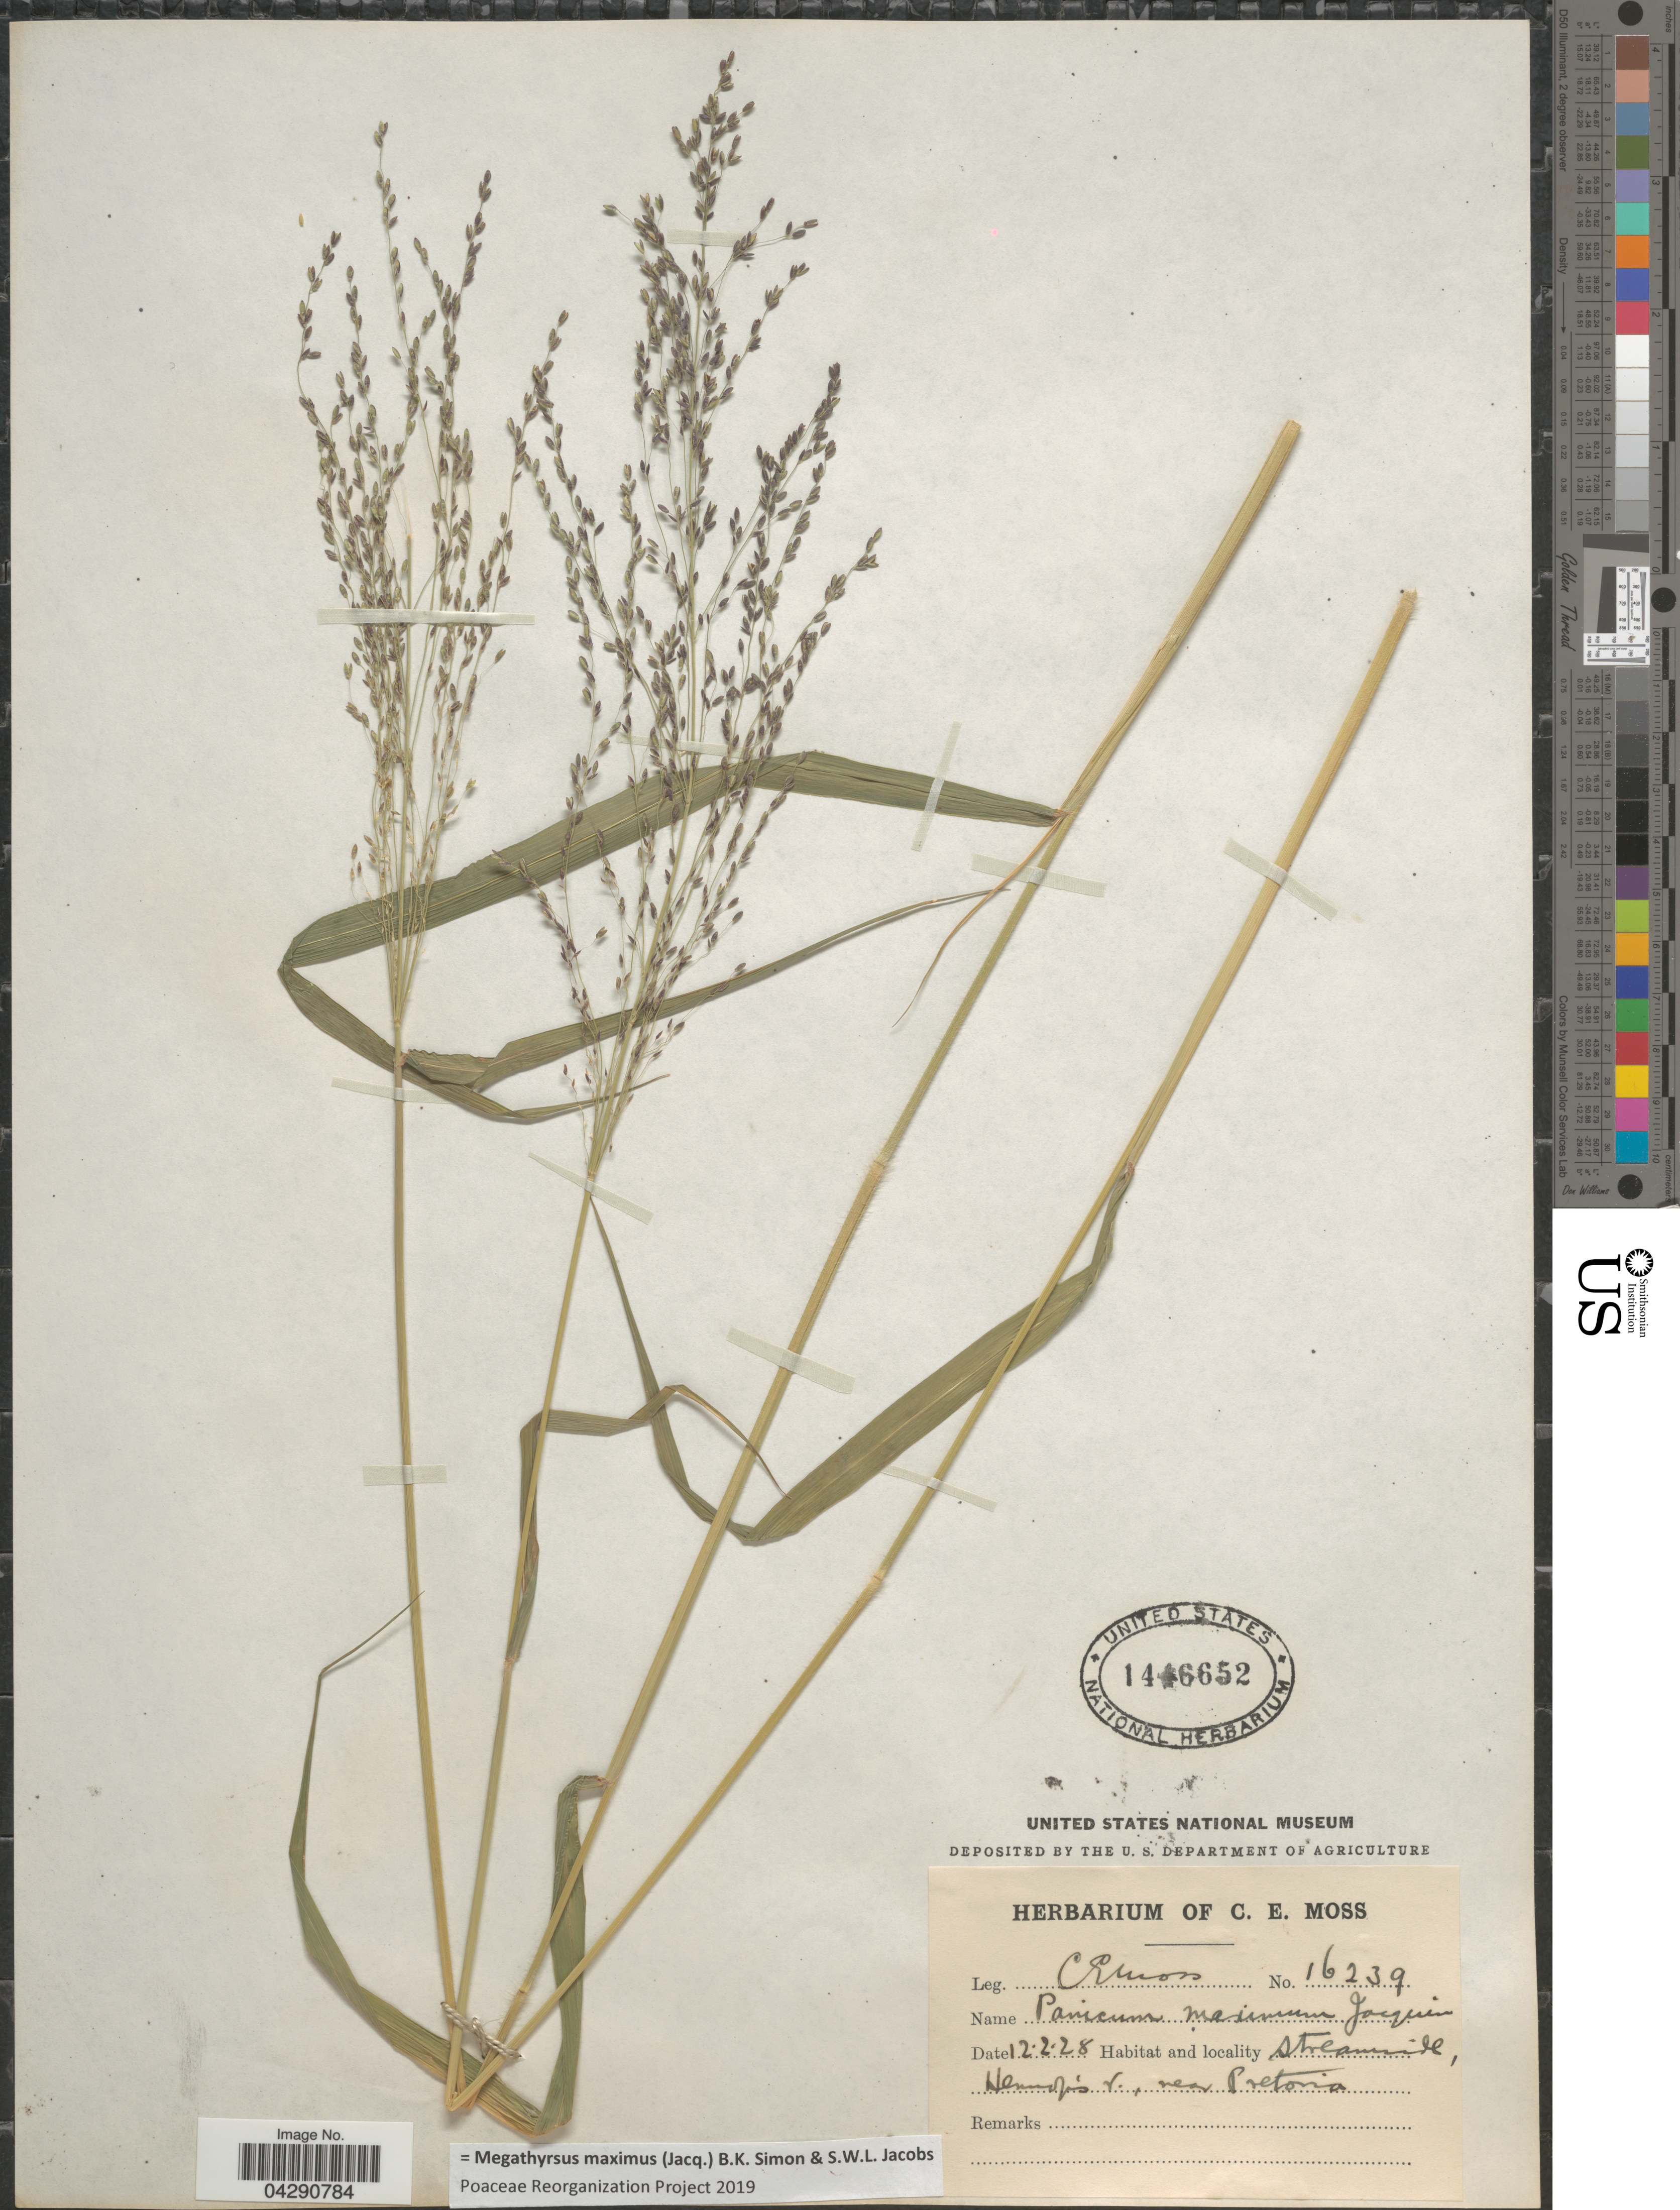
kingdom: Plantae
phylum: Tracheophyta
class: Liliopsida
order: Poales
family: Poaceae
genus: Megathyrsus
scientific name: Megathyrsus maximus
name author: (Jacq.) B.K. Simon & S.W.L. Jacobs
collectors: C. E. Moss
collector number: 16239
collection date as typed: Transcribed d/m/y: 12/2/28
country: South Africa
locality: Streamside, Hennops r., near Pretoria.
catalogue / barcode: US 1446652